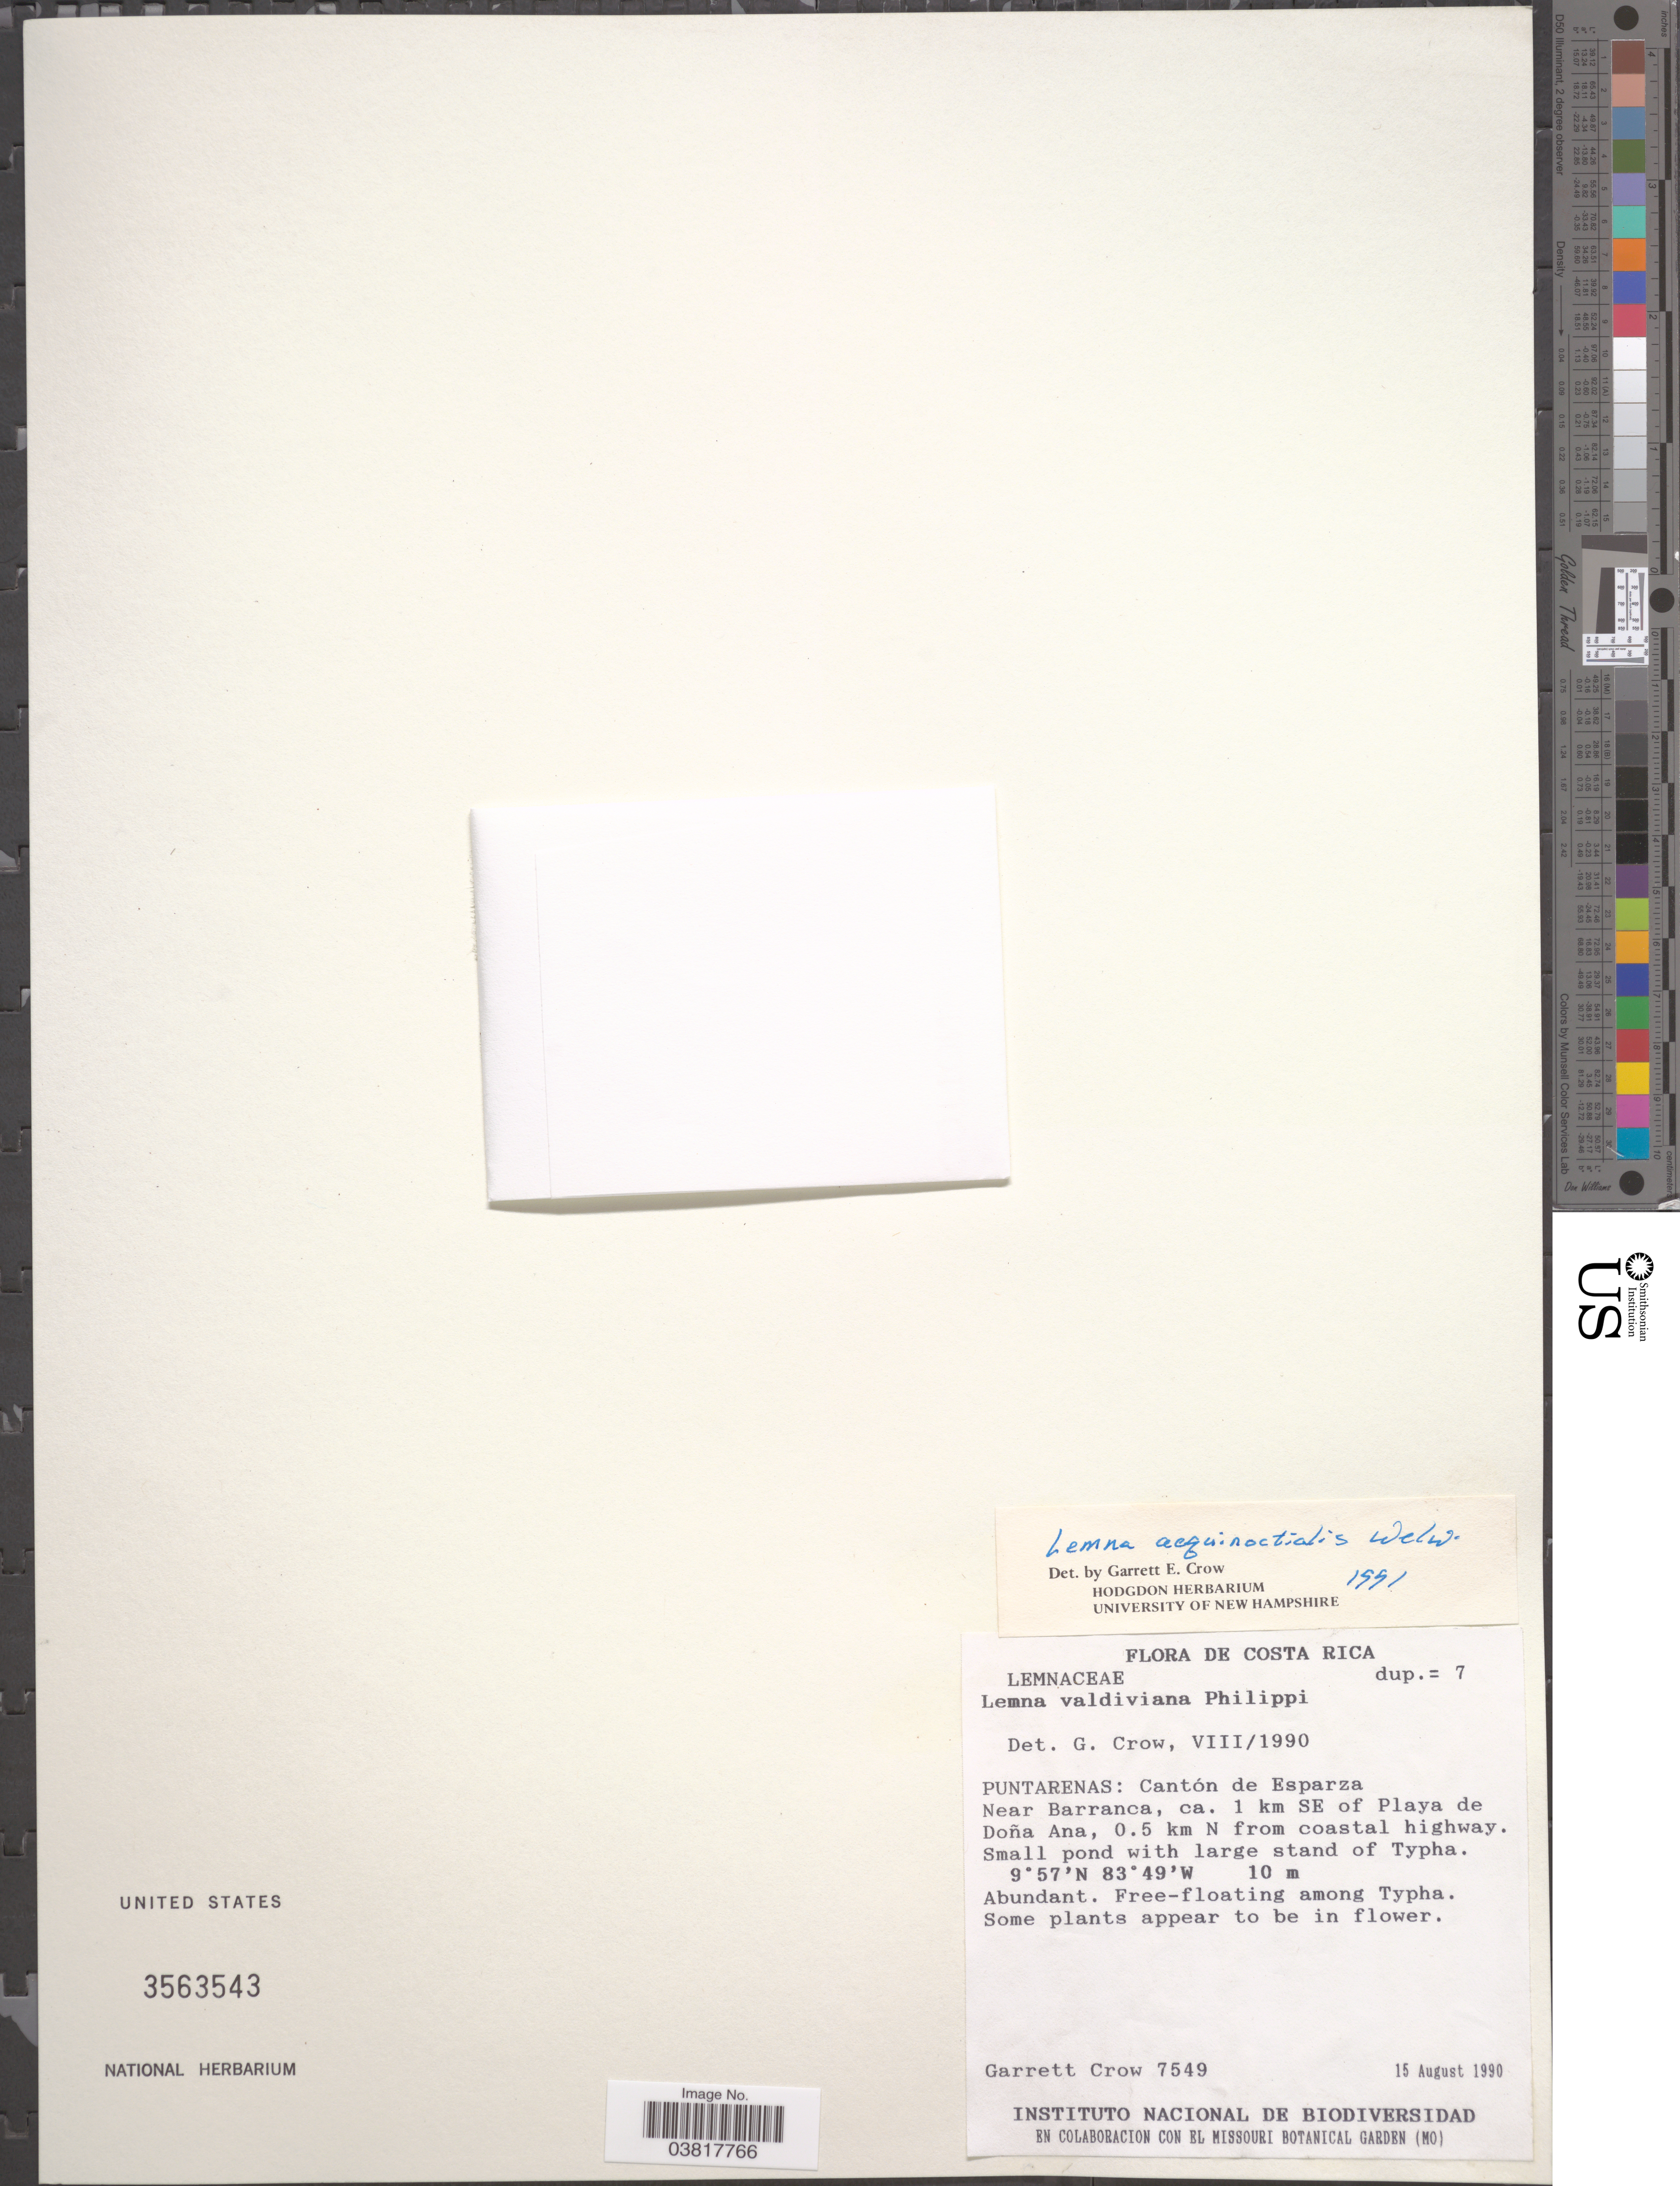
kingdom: Plantae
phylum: Tracheophyta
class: Liliopsida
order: Alismatales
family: Araceae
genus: Lemna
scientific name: Lemna aequinoctialis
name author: Welw.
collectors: G. E. Crow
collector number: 7549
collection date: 1990-08-15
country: Costa Rica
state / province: Puntarenas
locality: Cantón de Esparza. Near Barranca, ca. 1 km SE of Playa de Doña Ana, 0.5 km N from coastal highway.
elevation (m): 10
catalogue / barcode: US 3563543